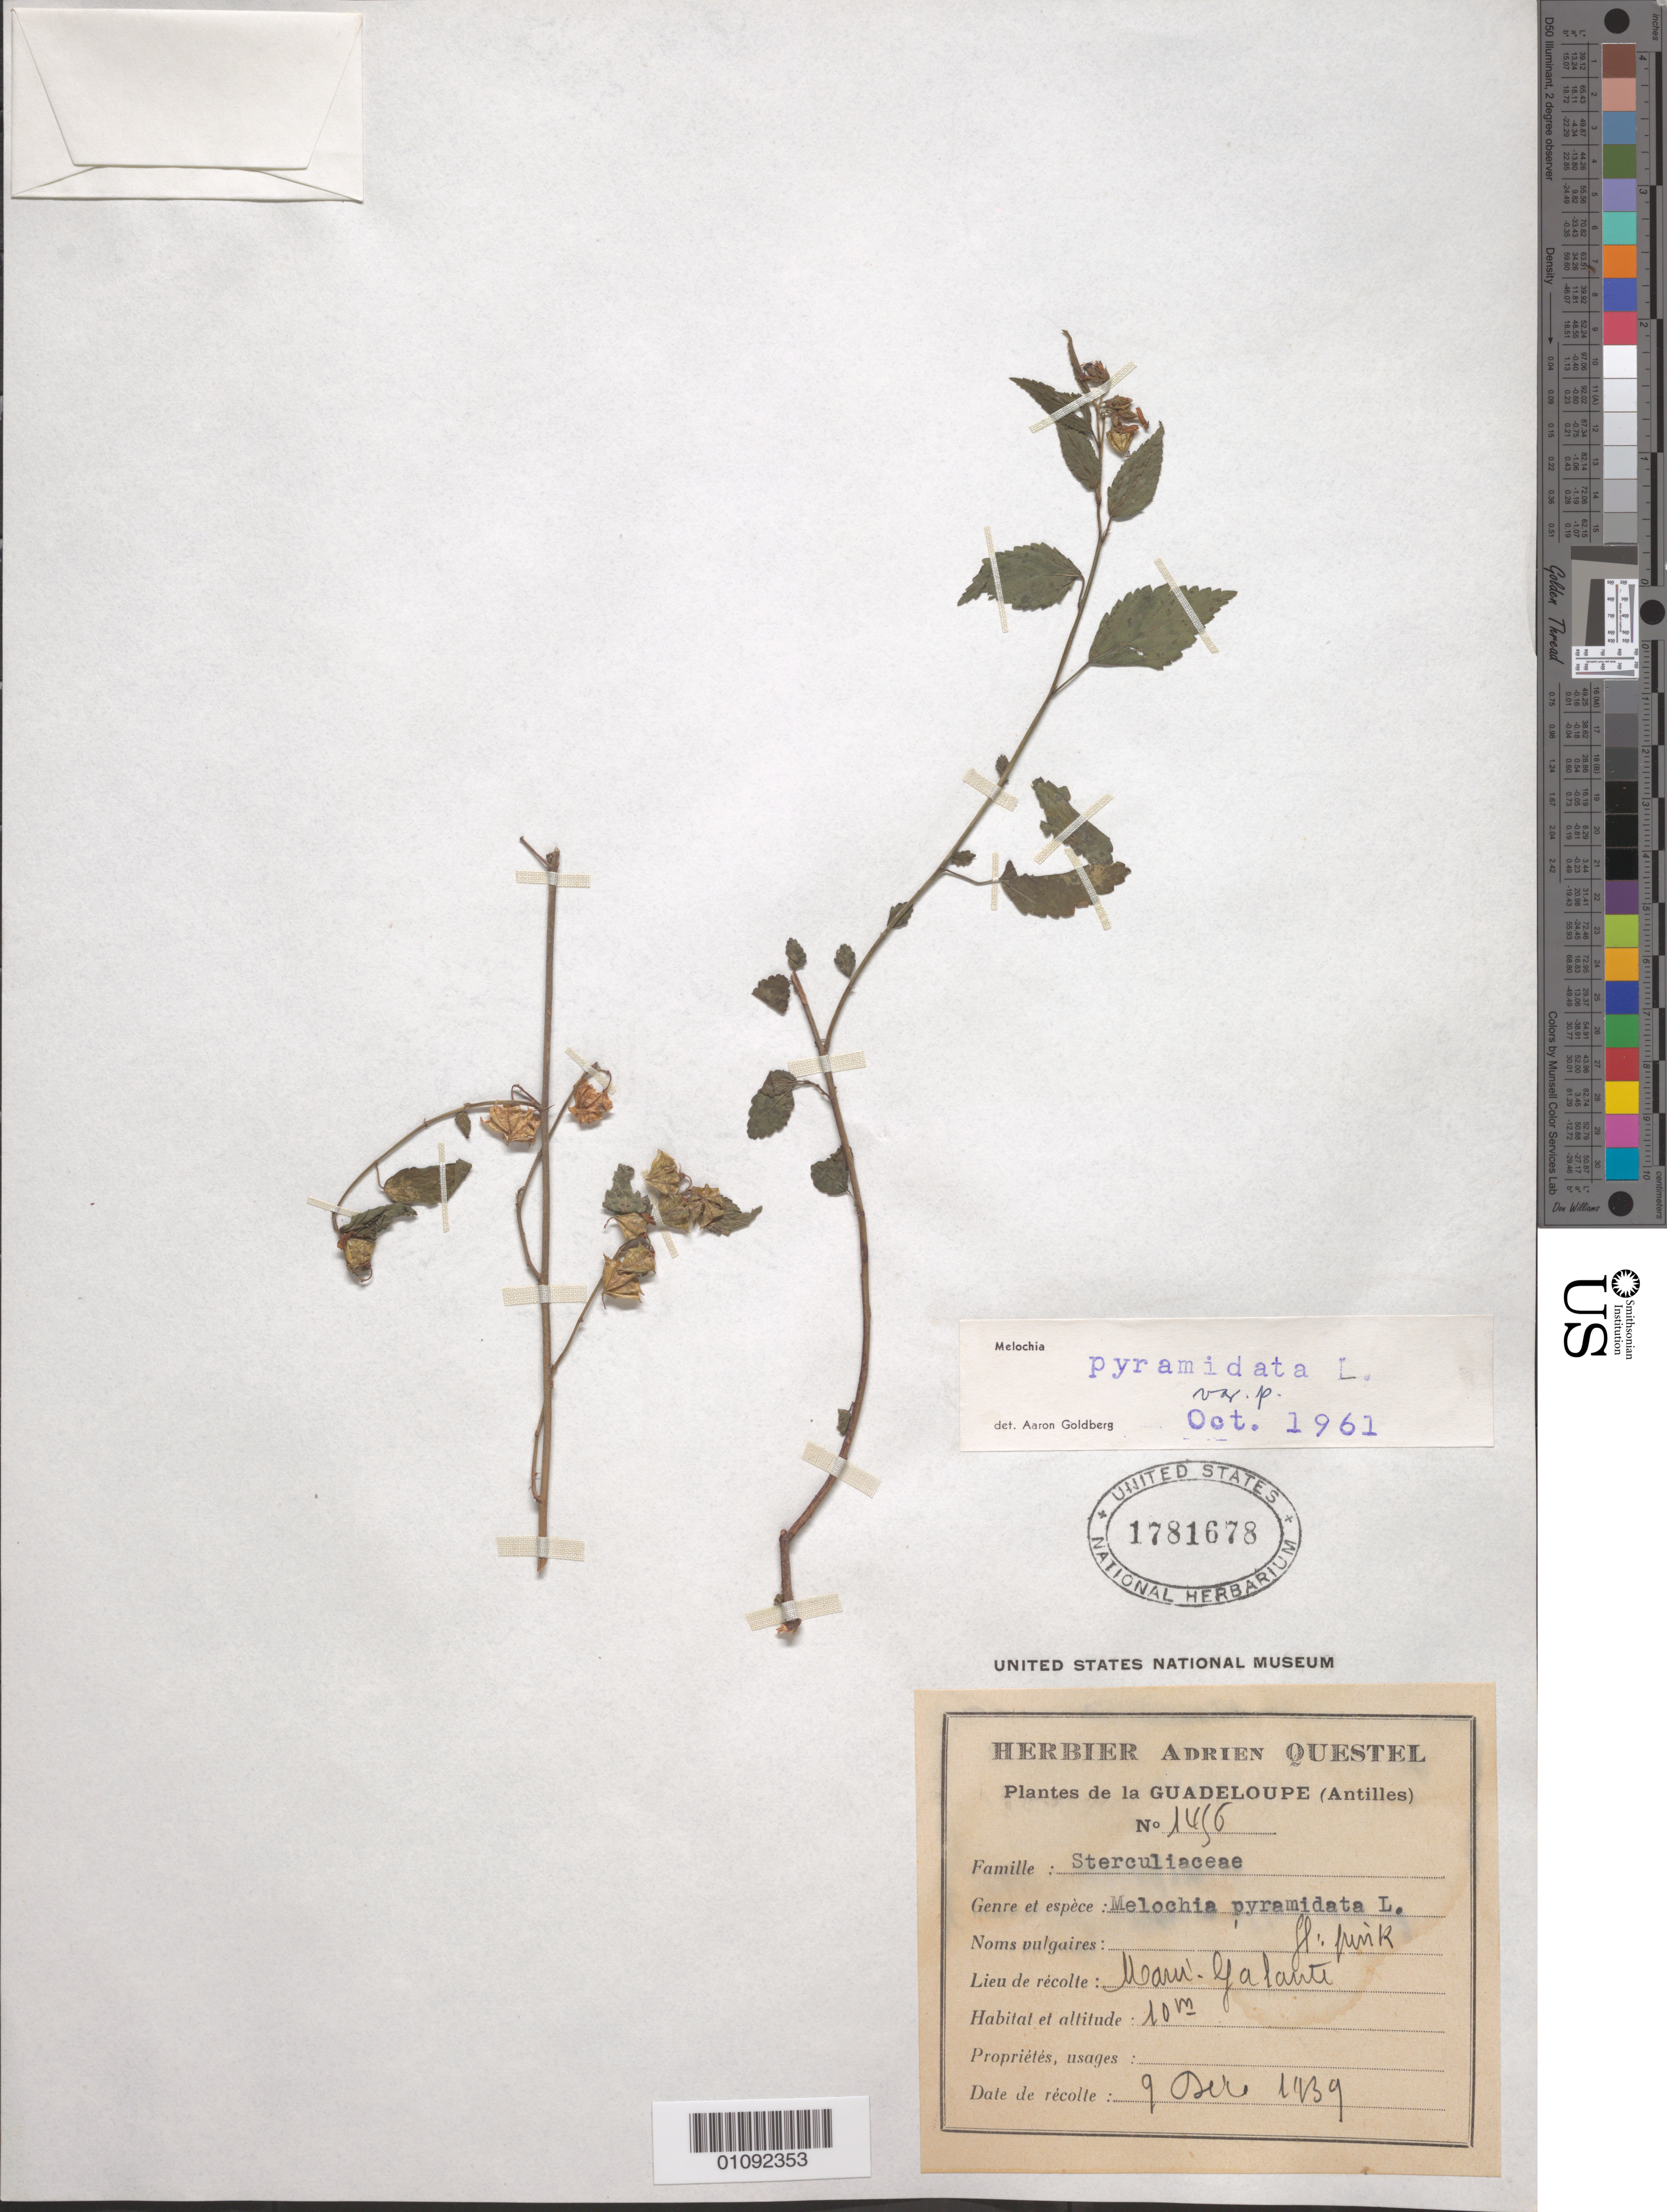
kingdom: Plantae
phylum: Tracheophyta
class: Magnoliopsida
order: Malvales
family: Malvaceae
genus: Melochia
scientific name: Melochia pyramidata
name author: L.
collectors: A. Questel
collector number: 1456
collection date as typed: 09 Dec 1939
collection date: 1939-12-09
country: Guadeloupe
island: Marie Galante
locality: Marie-Galante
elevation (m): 10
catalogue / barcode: US 1781678